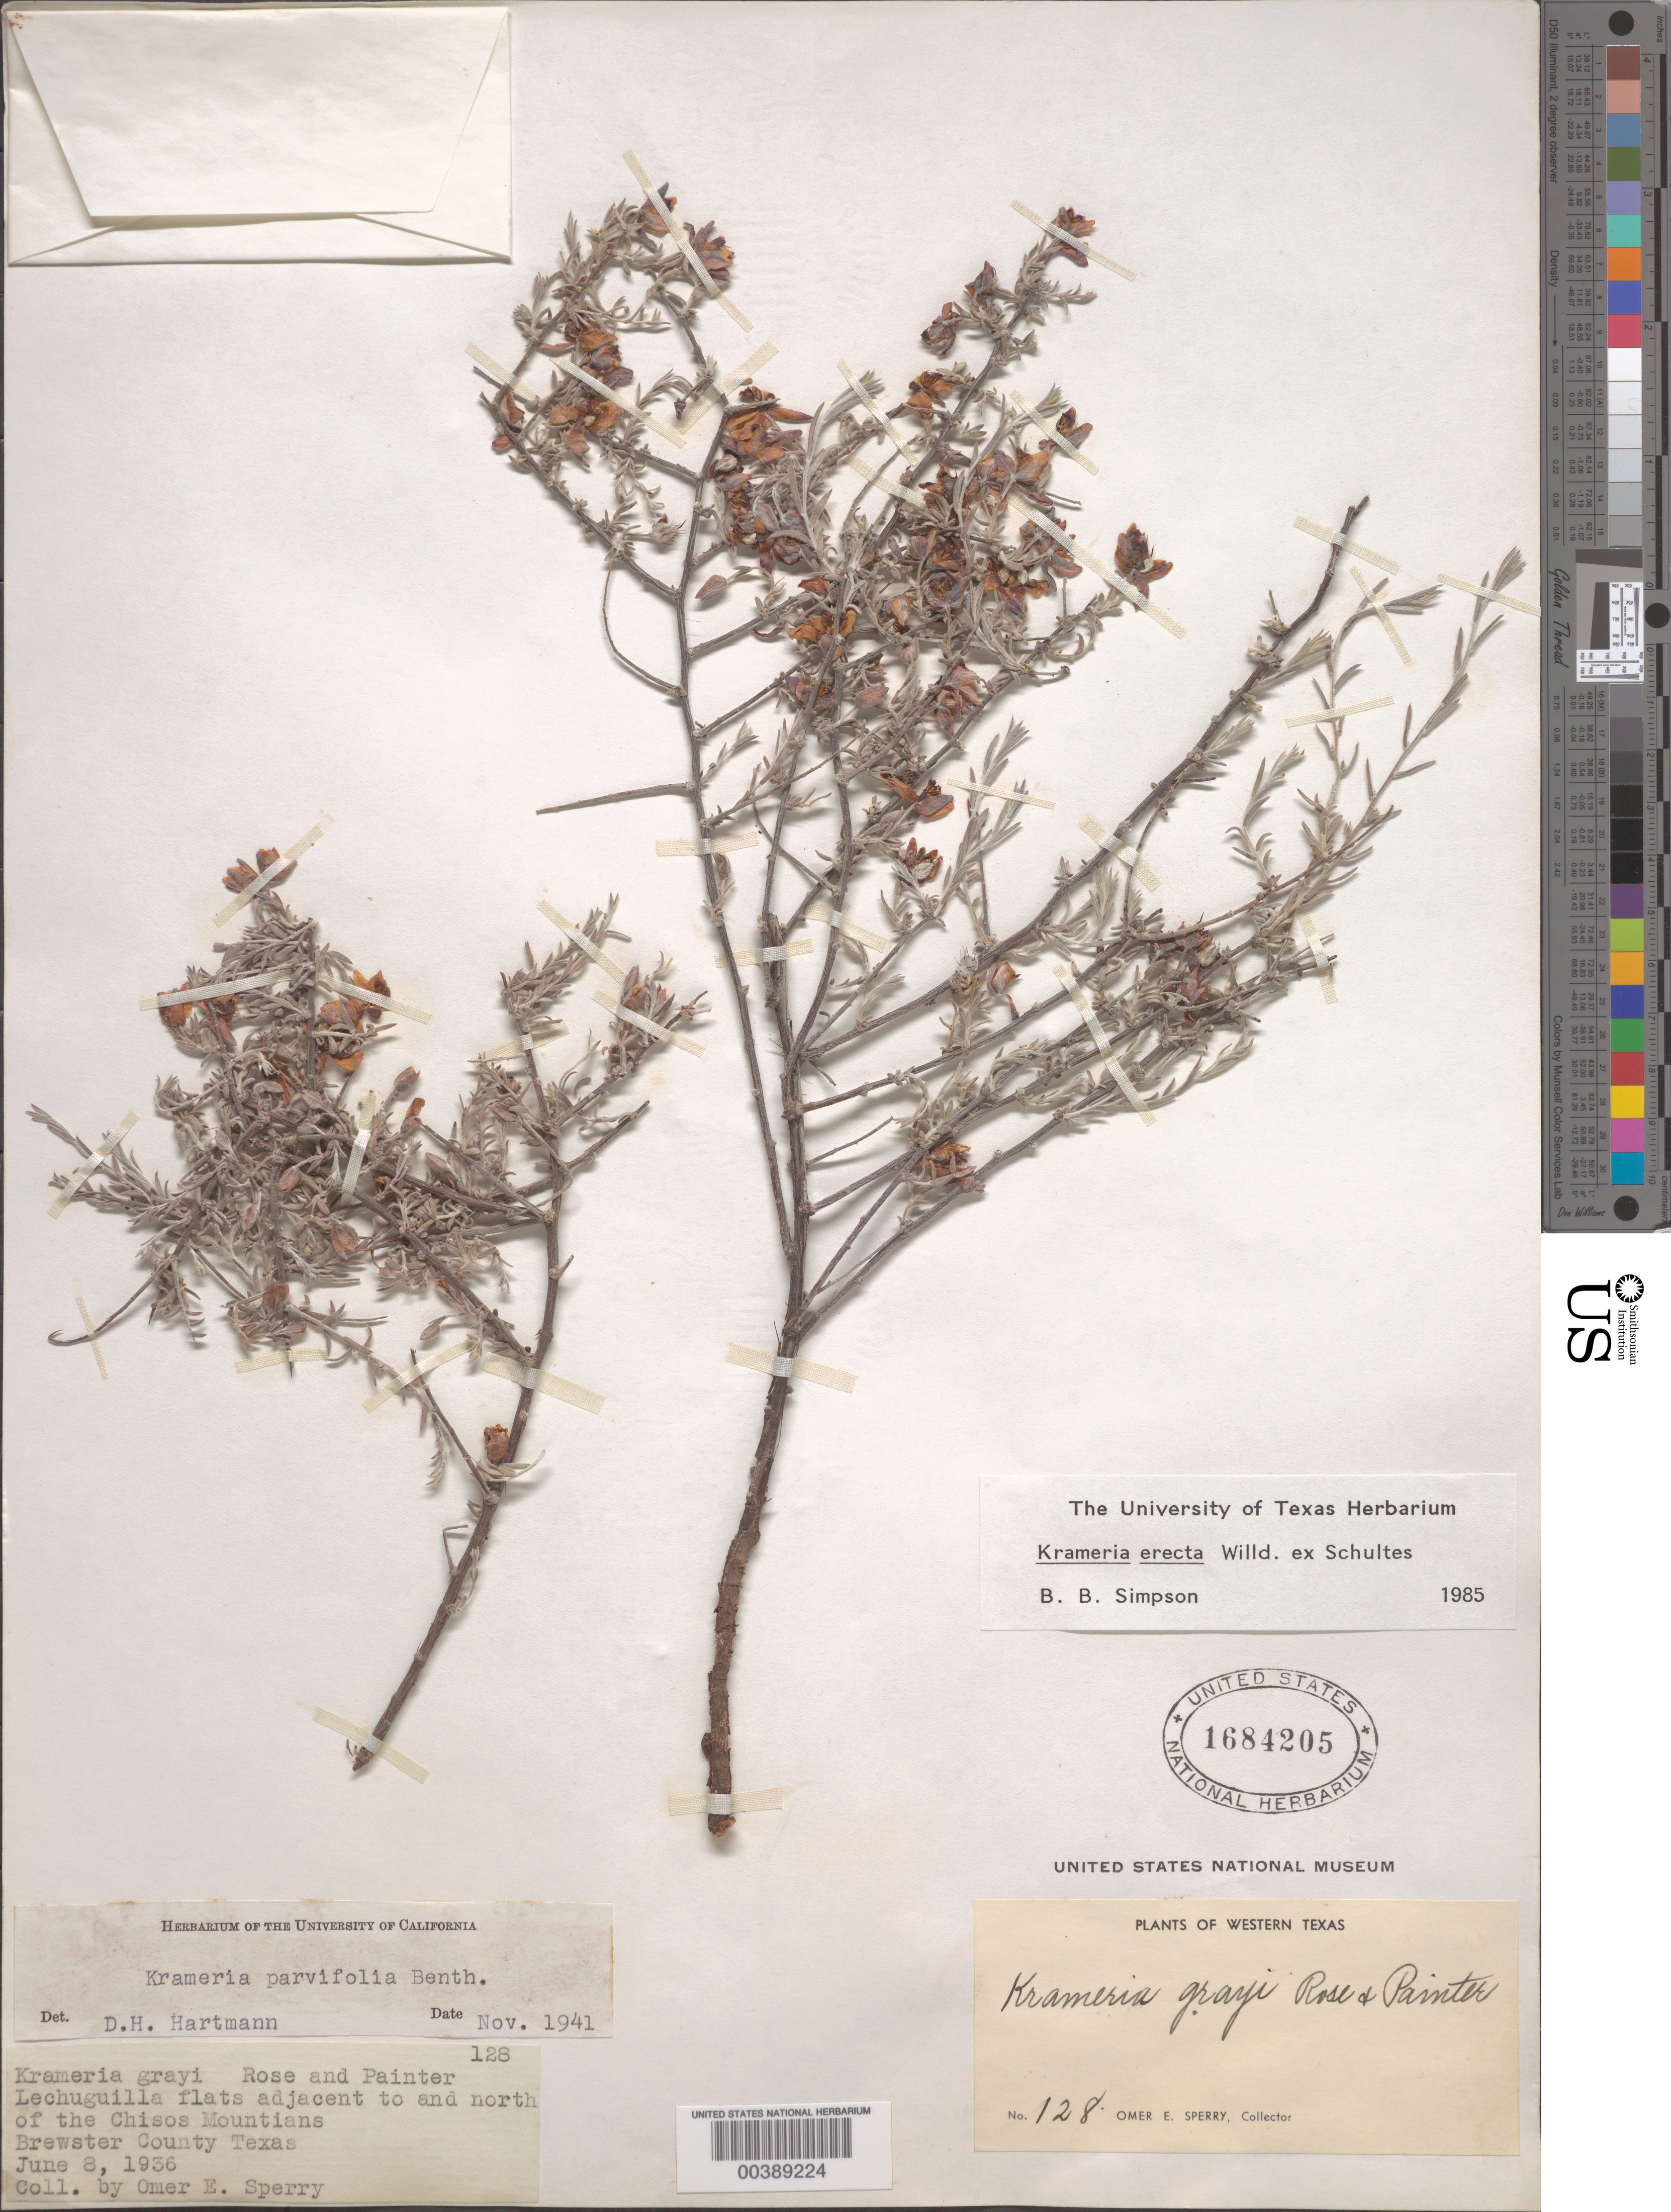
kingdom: Plantae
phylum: Tracheophyta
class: Magnoliopsida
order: Zygophyllales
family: Krameriaceae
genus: Krameria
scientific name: Krameria erecta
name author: Willd. ex Schult.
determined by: Simpson, B. B.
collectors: O. E. Sperry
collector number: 128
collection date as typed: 08 Jun 1936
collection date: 1936-06-08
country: United States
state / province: Texas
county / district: Brewster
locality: Lechuguilla flats adjacent to and n of the chisos mountains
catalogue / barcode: US 1684205